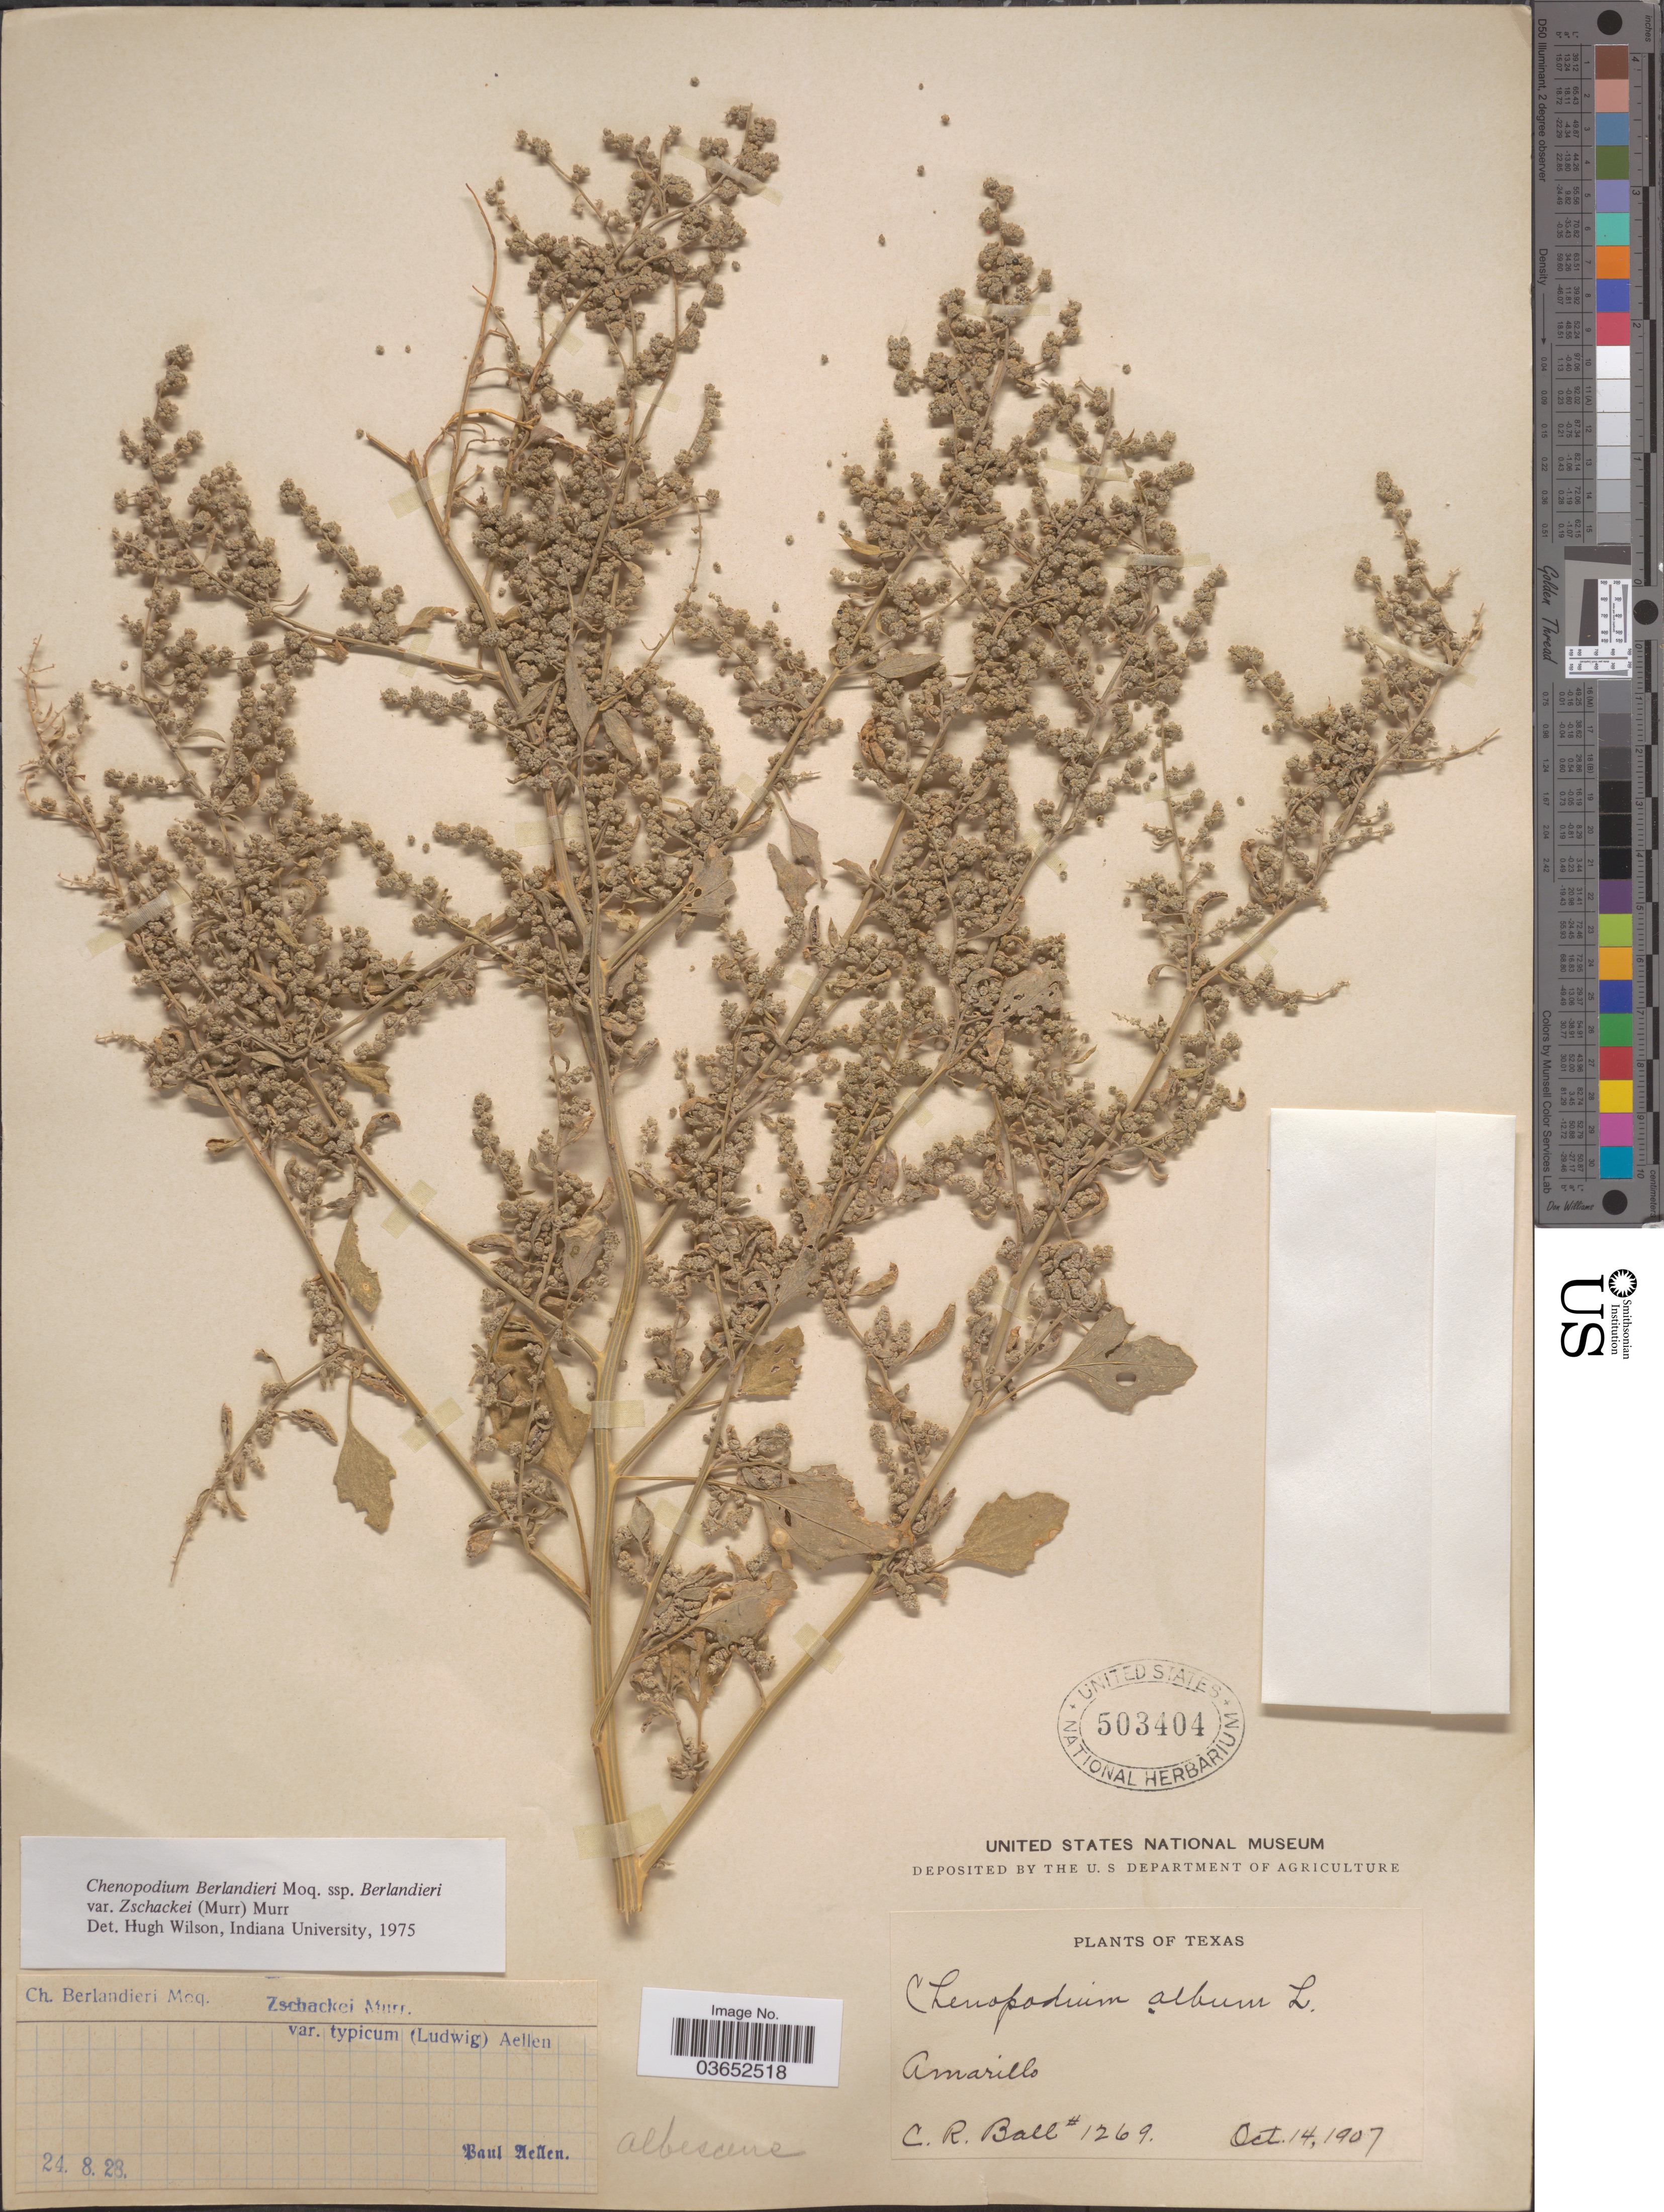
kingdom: Plantae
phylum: Tracheophyta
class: Magnoliopsida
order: Caryophyllales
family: Amaranthaceae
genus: Chenopodium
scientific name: Chenopodium berlandieri var. typicum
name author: A. Ludw. ex Graebn.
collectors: C. R. Ball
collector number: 1269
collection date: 1907-10-14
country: United States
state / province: Texas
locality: Amarillo.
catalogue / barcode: US 503404